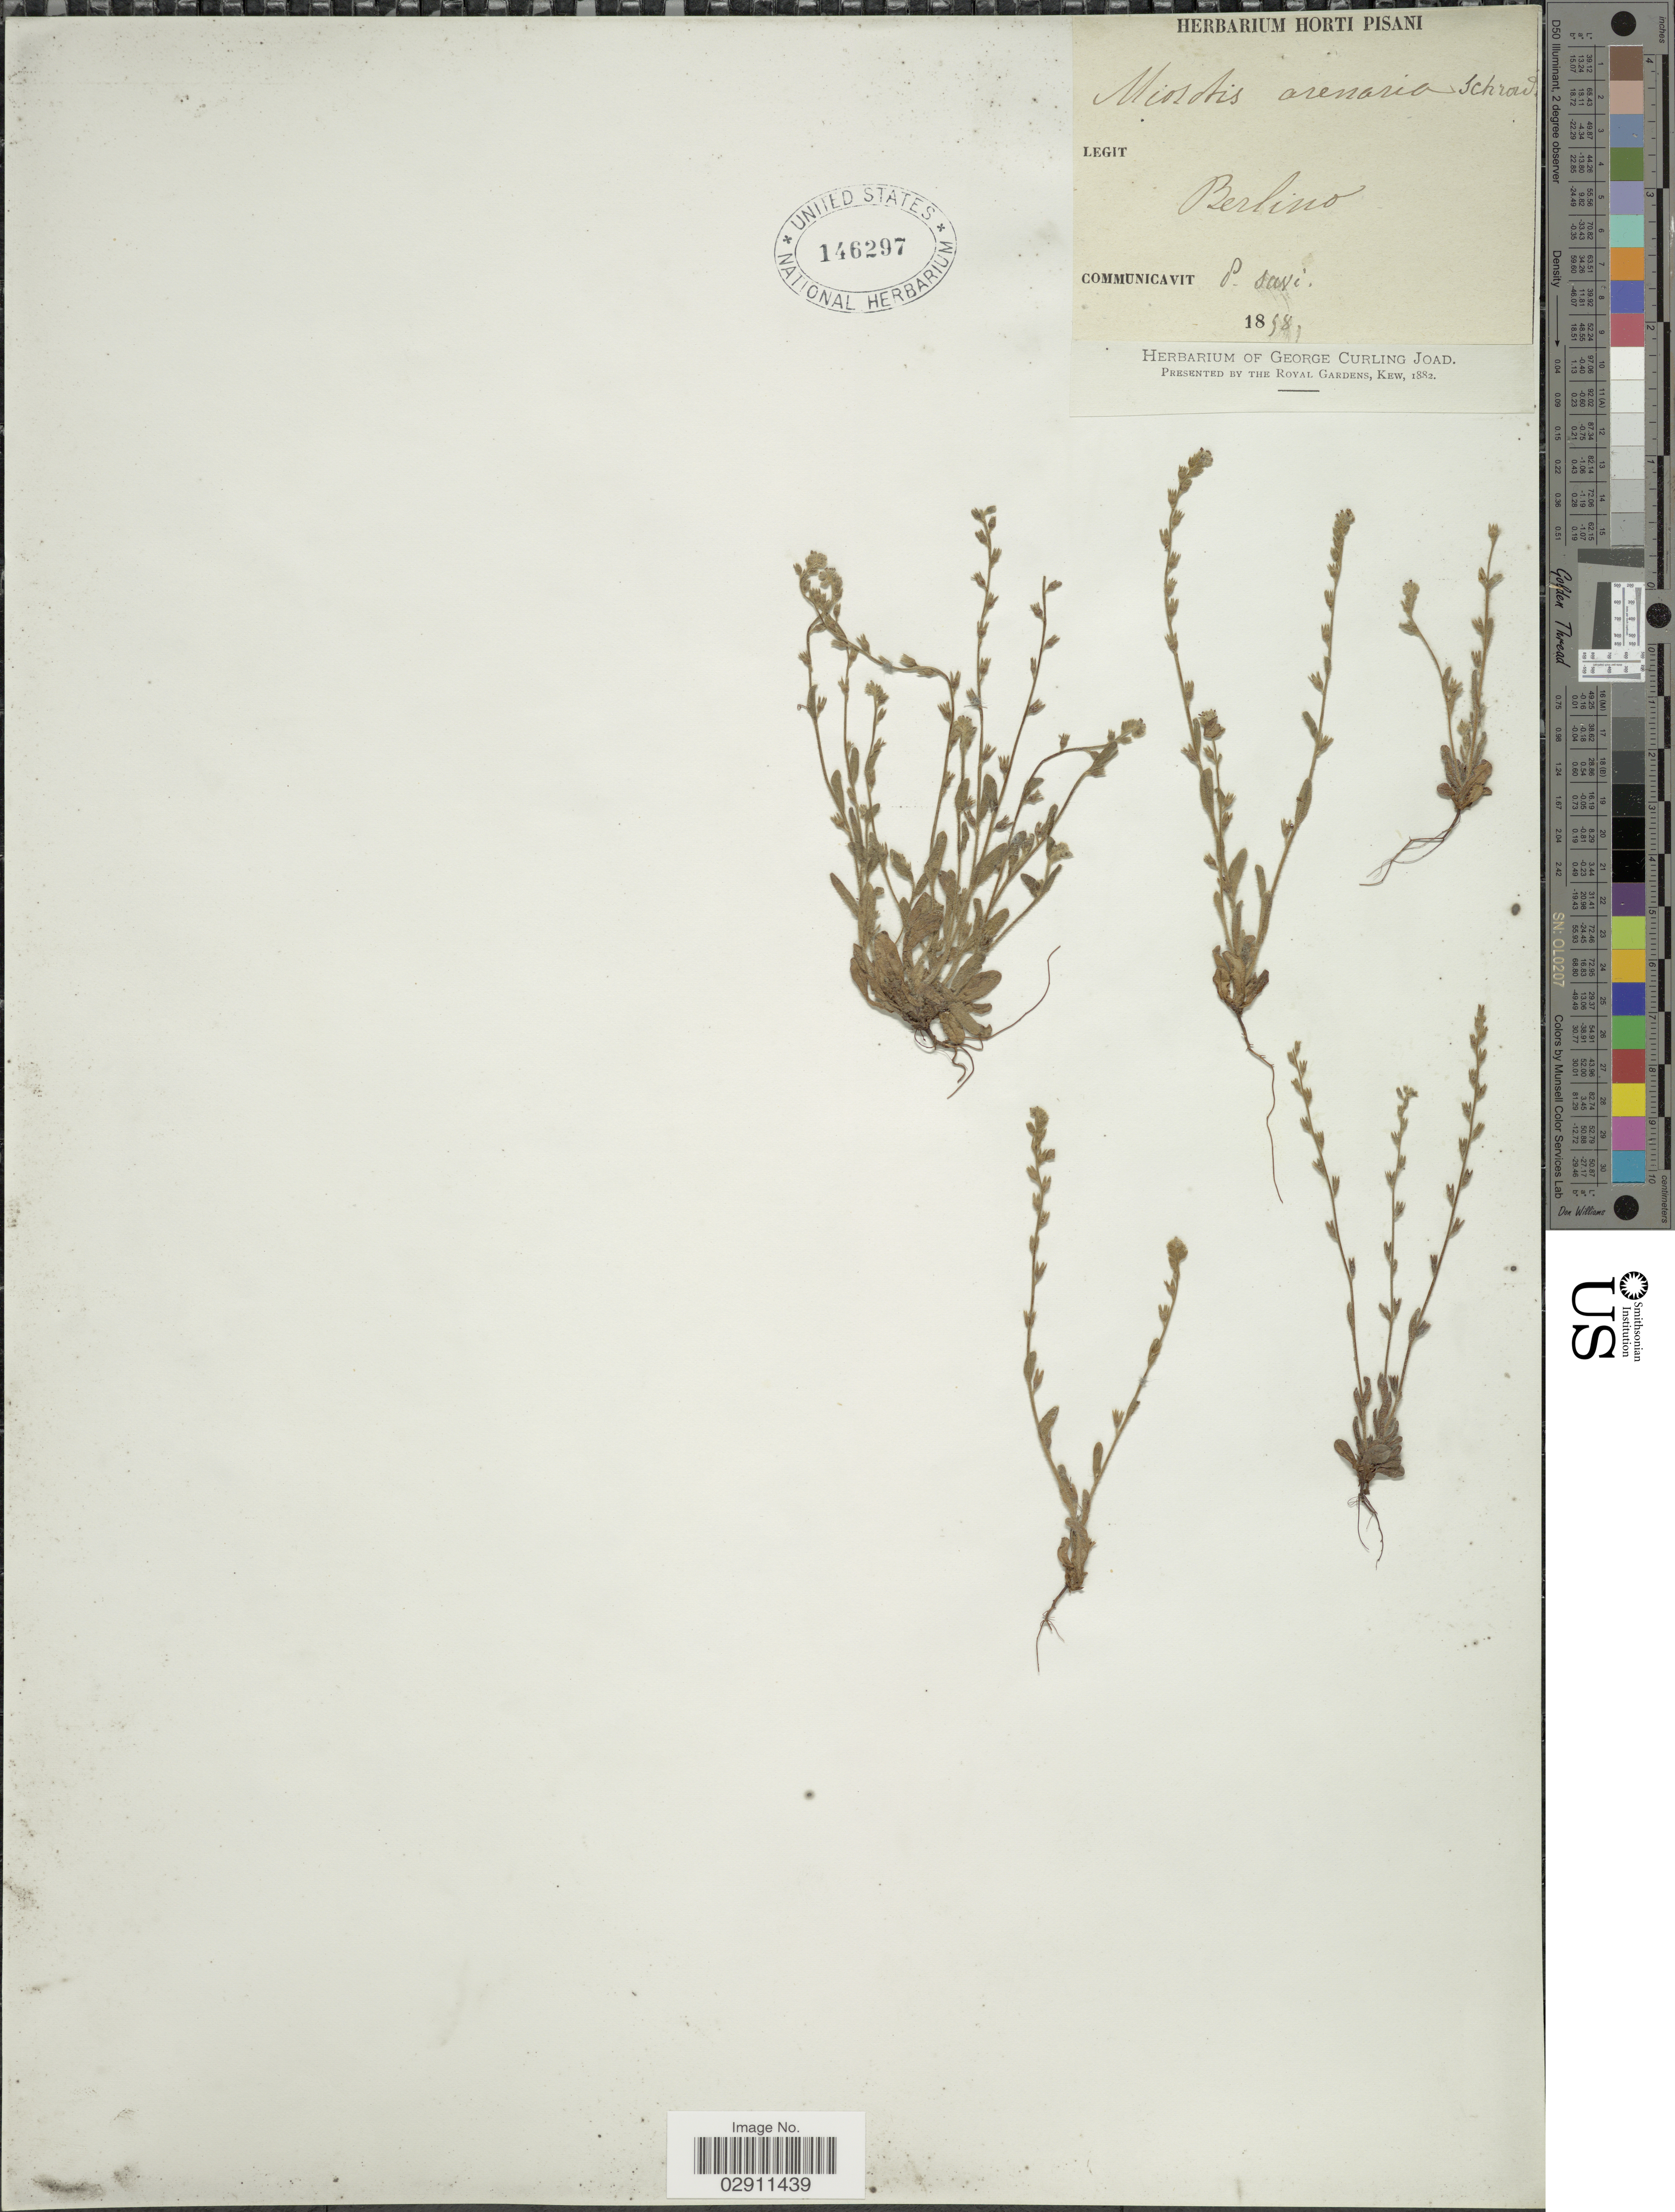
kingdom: Plantae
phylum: Tracheophyta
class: Magnoliopsida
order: Boraginales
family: Boraginaceae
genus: Myosotis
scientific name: Myosotis arenaria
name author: Schrad.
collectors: ex herb. Hort. Bot. Pisani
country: Germany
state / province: Berlin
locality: Berlino.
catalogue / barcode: US 146297